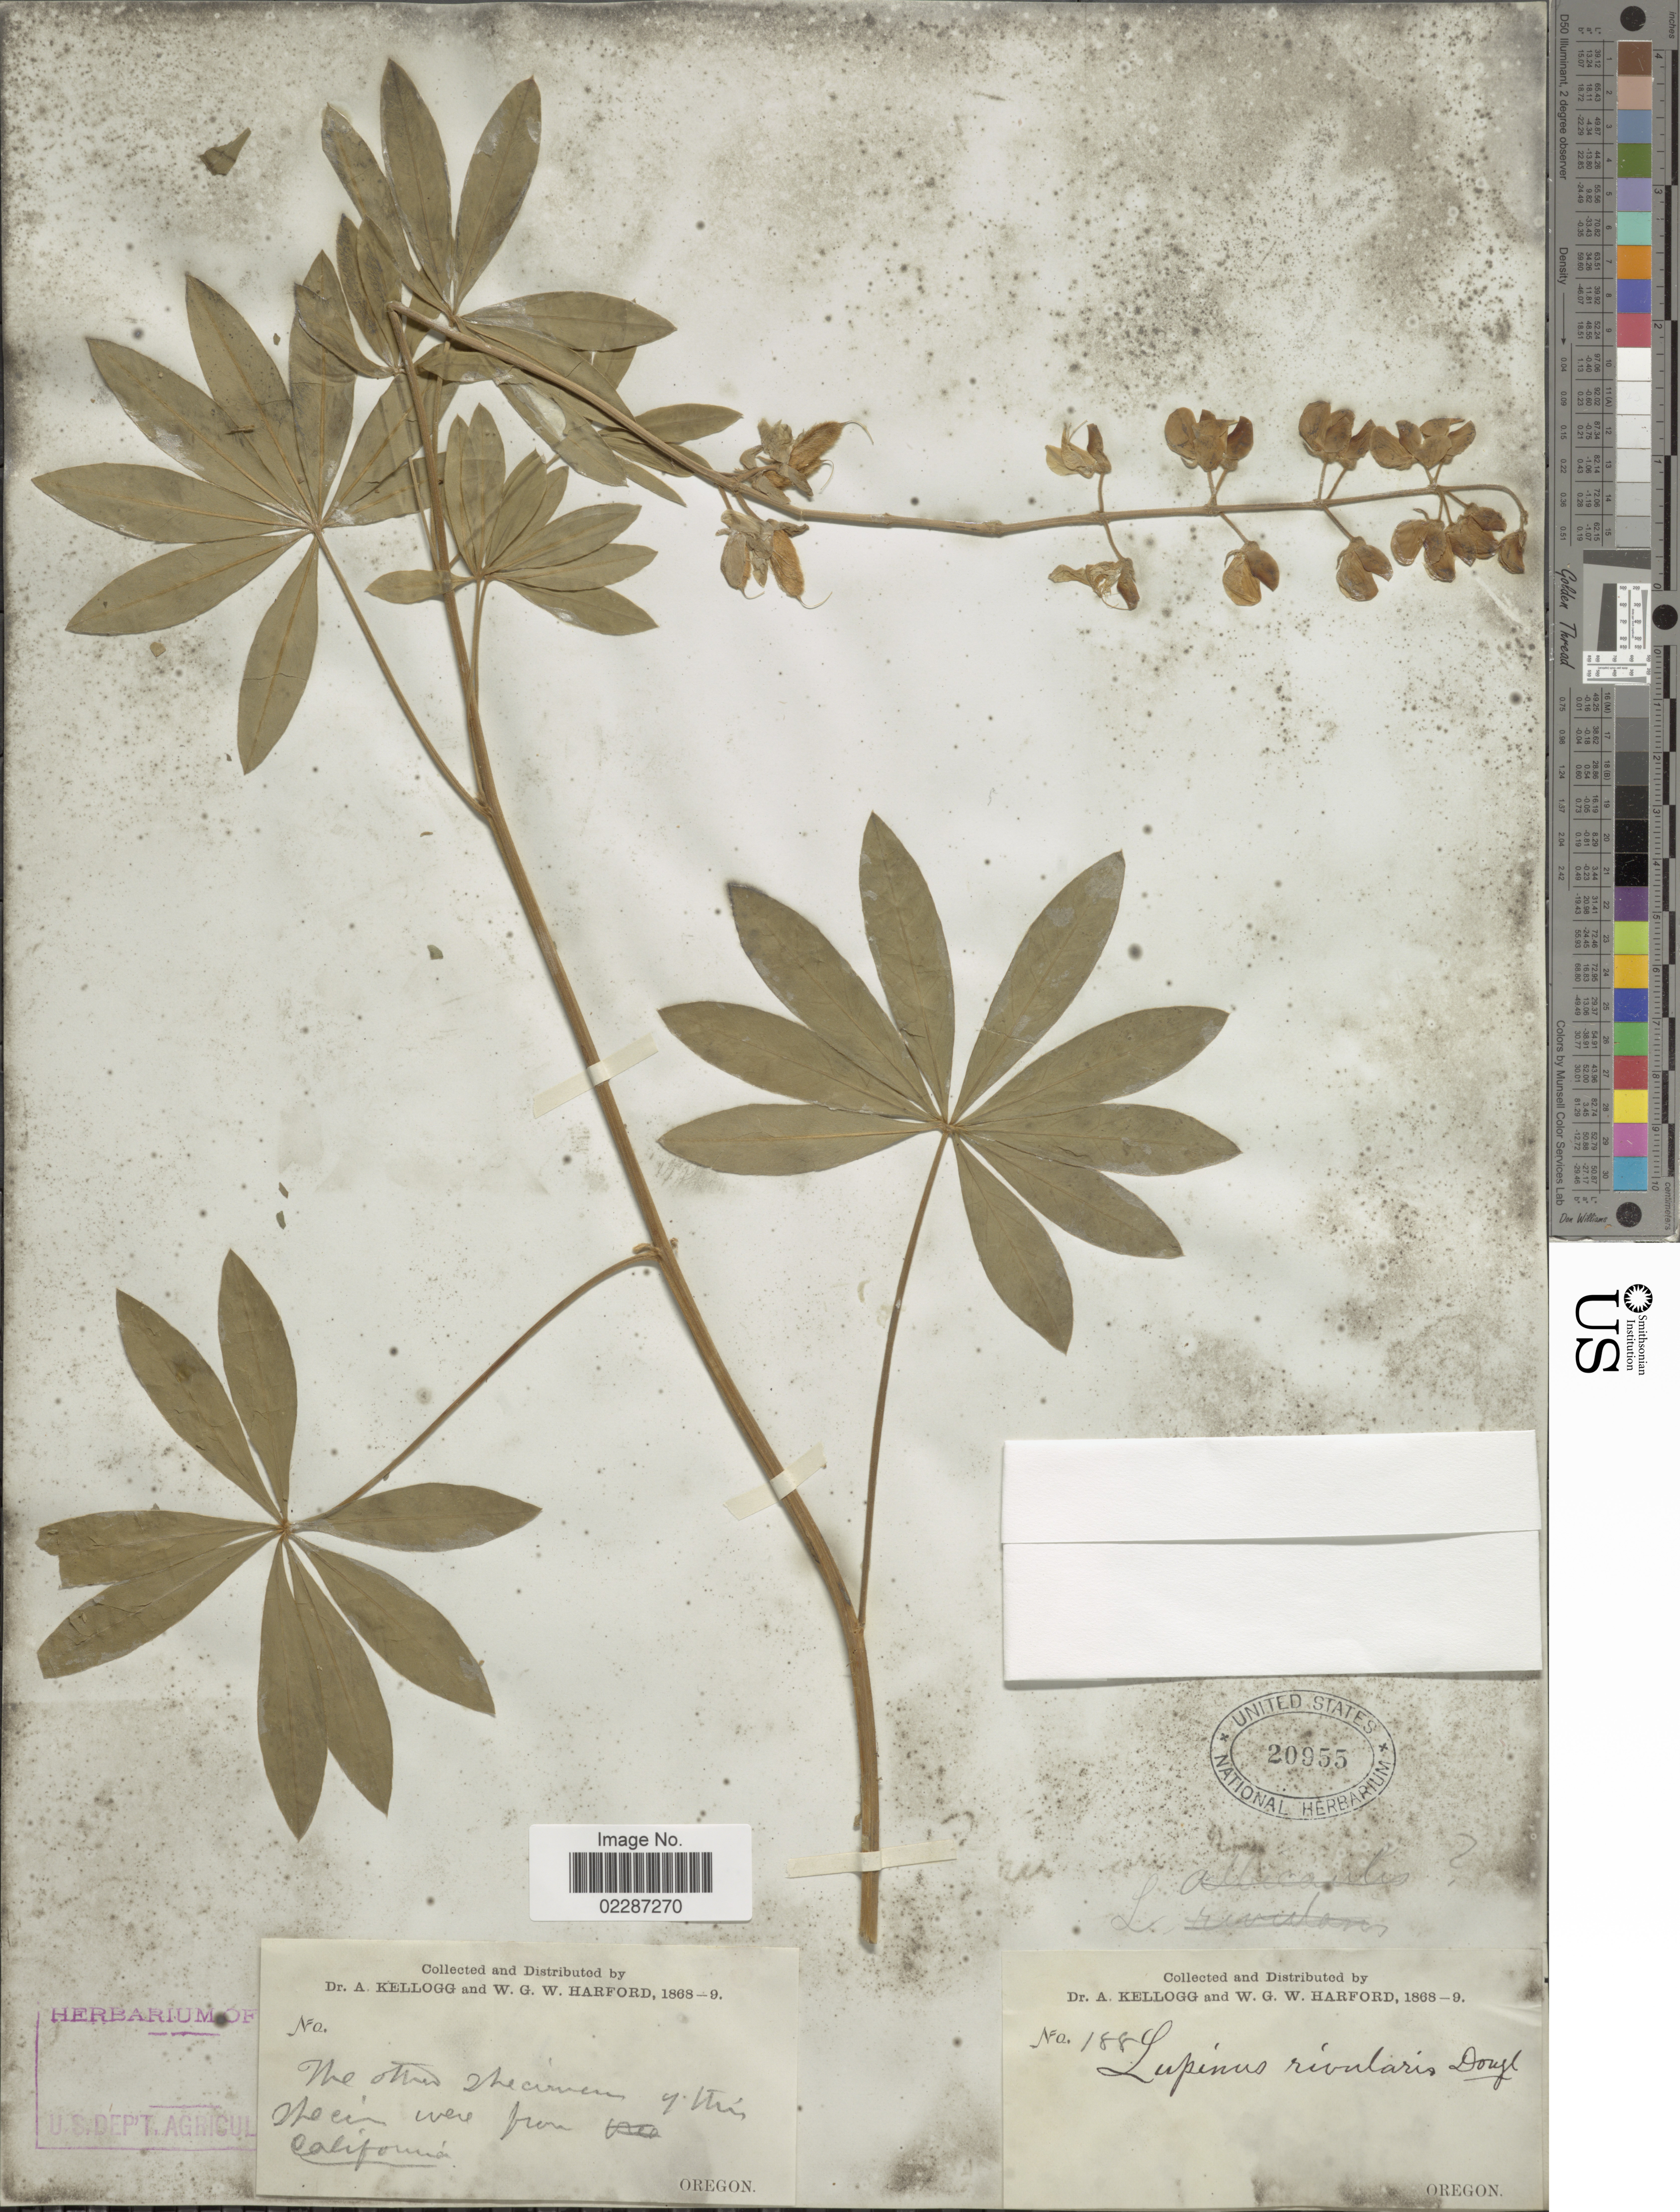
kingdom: Plantae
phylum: Tracheophyta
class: Magnoliopsida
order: Fabales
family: Fabaceae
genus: Lupinus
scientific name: Lupinus rivularis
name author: Lindl.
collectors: A. Kellogg & W. G. W. Harford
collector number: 188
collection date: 1868/1869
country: United States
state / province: Oregon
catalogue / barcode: US 20955